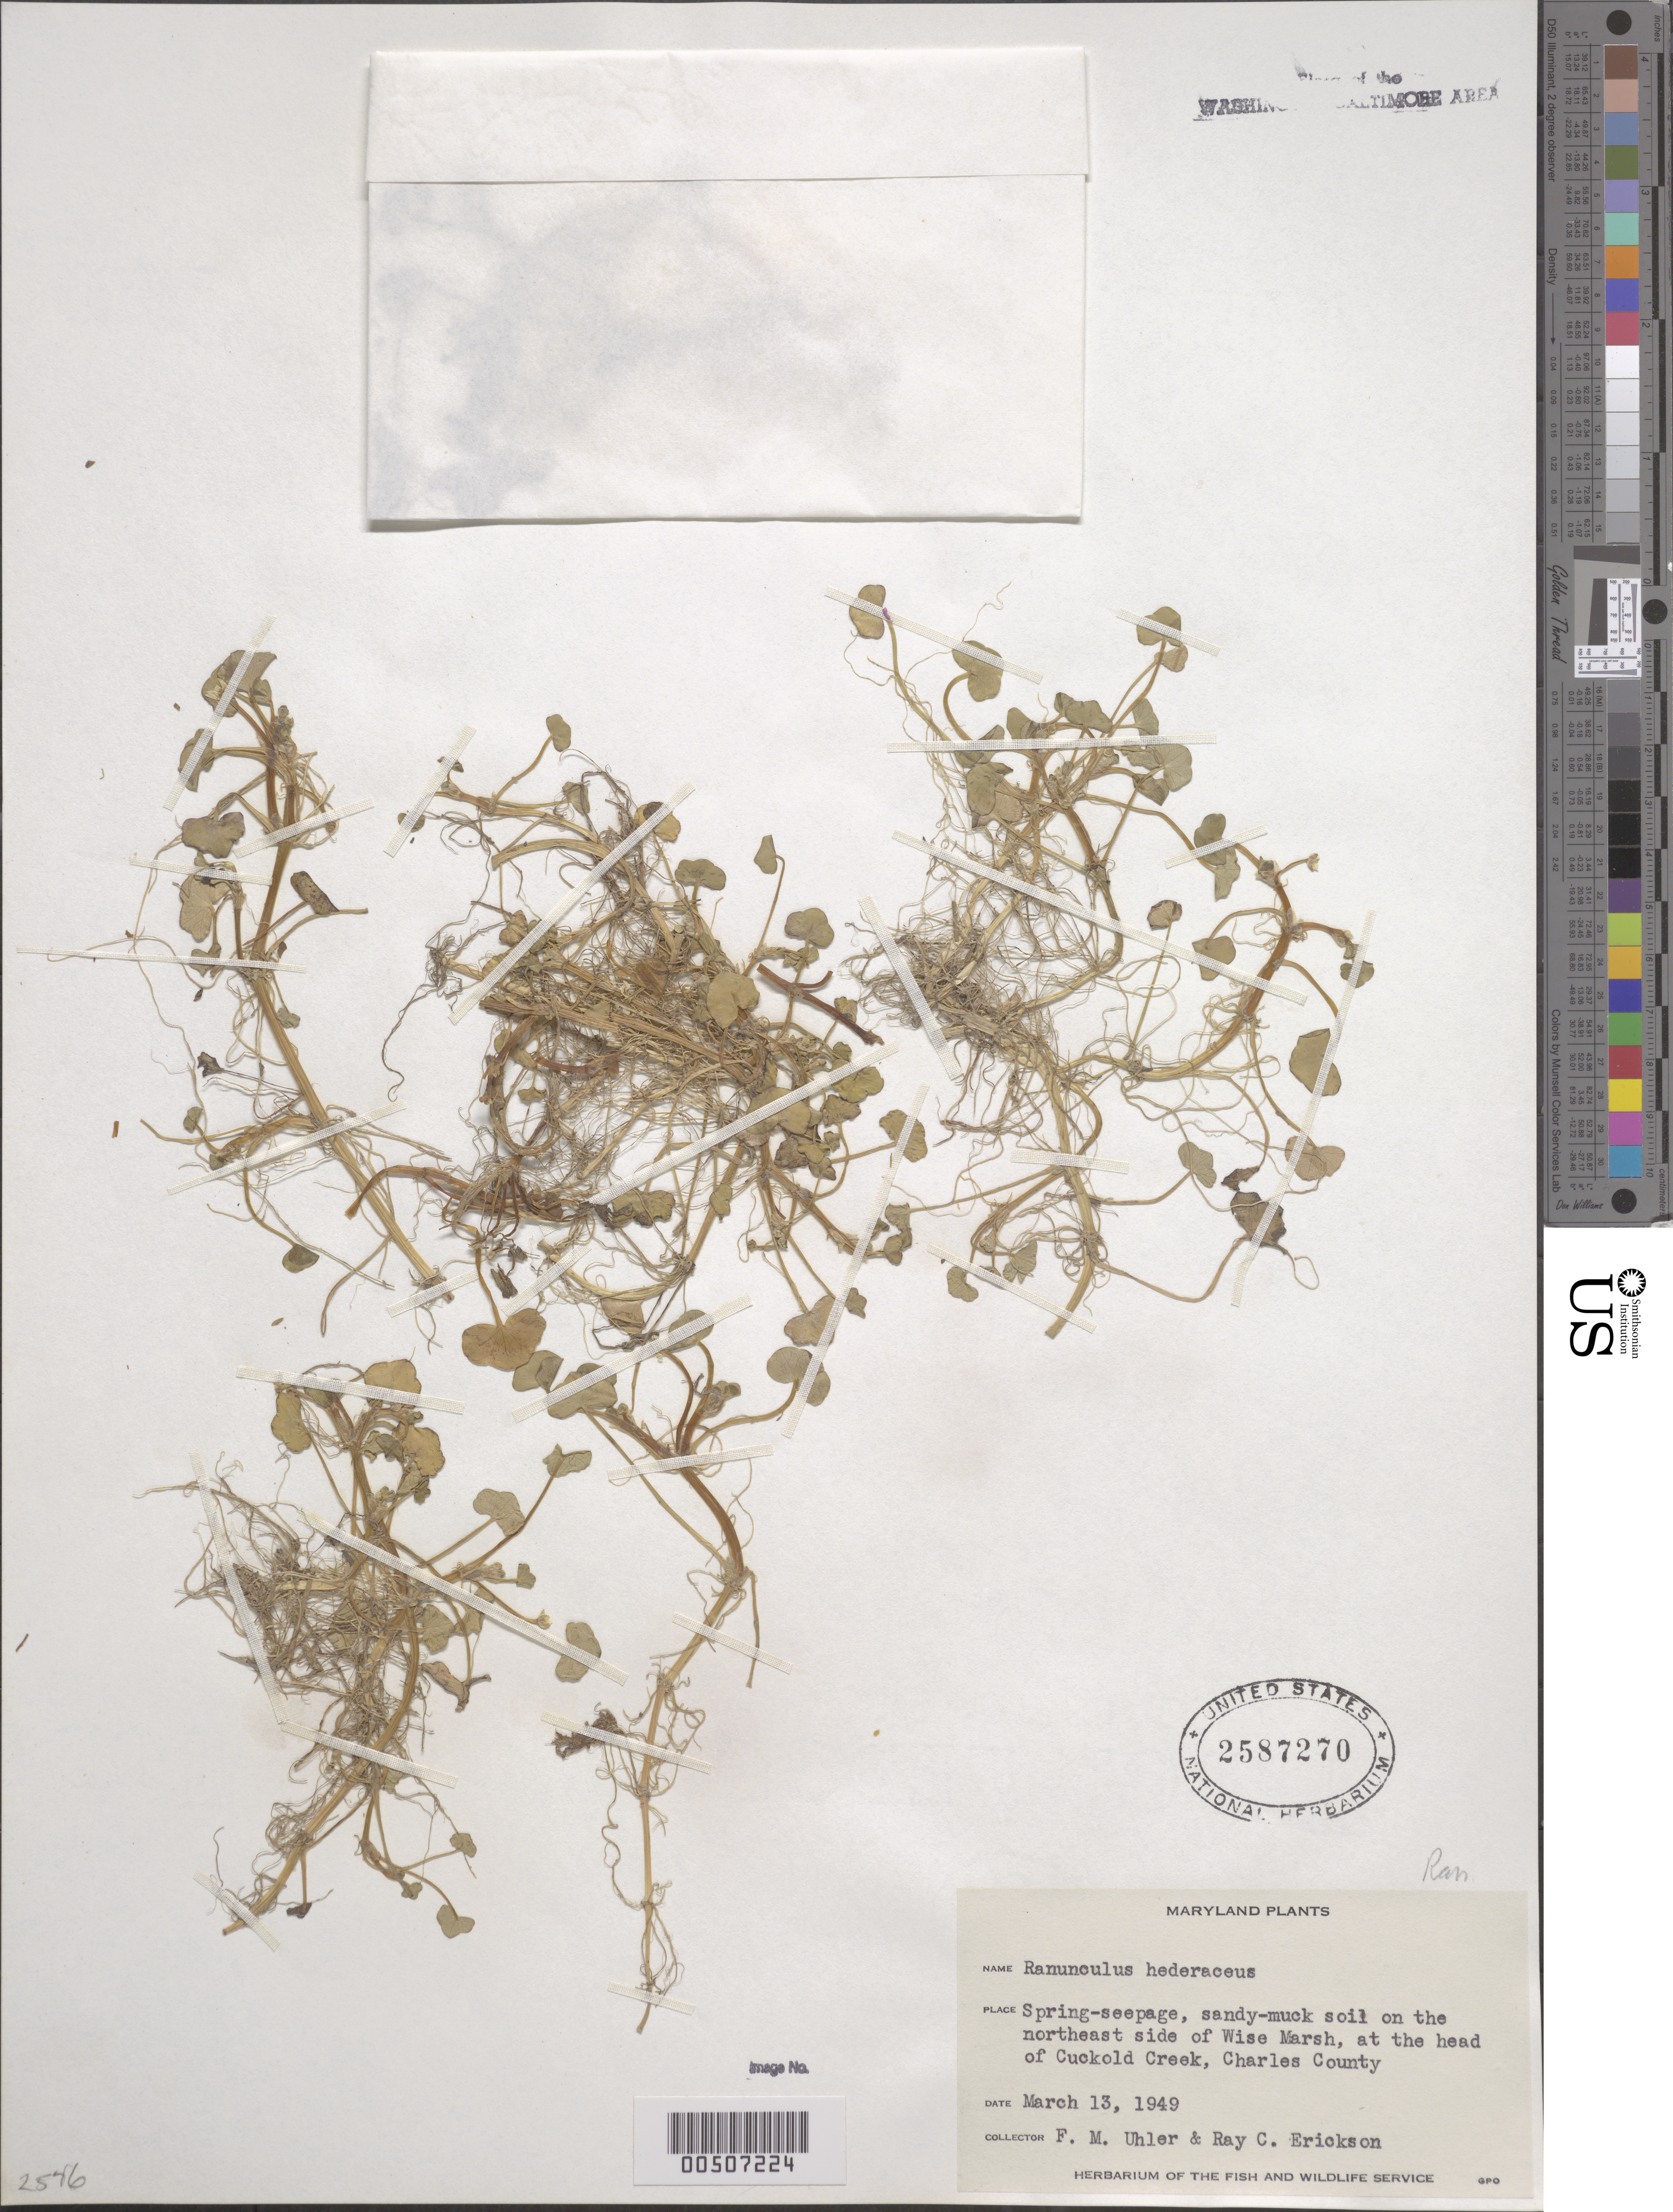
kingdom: Plantae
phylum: Tracheophyta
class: Magnoliopsida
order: Ranunculales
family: Ranunculaceae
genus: Ranunculus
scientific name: Ranunculus hederaceus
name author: L.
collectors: F. M. Uhler & R. Erickson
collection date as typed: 13 May 1949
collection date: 1949-05-13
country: United States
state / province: Maryland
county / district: Charles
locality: NE side of Wise Marsh, Cuckold Creek,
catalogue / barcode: US 2587270